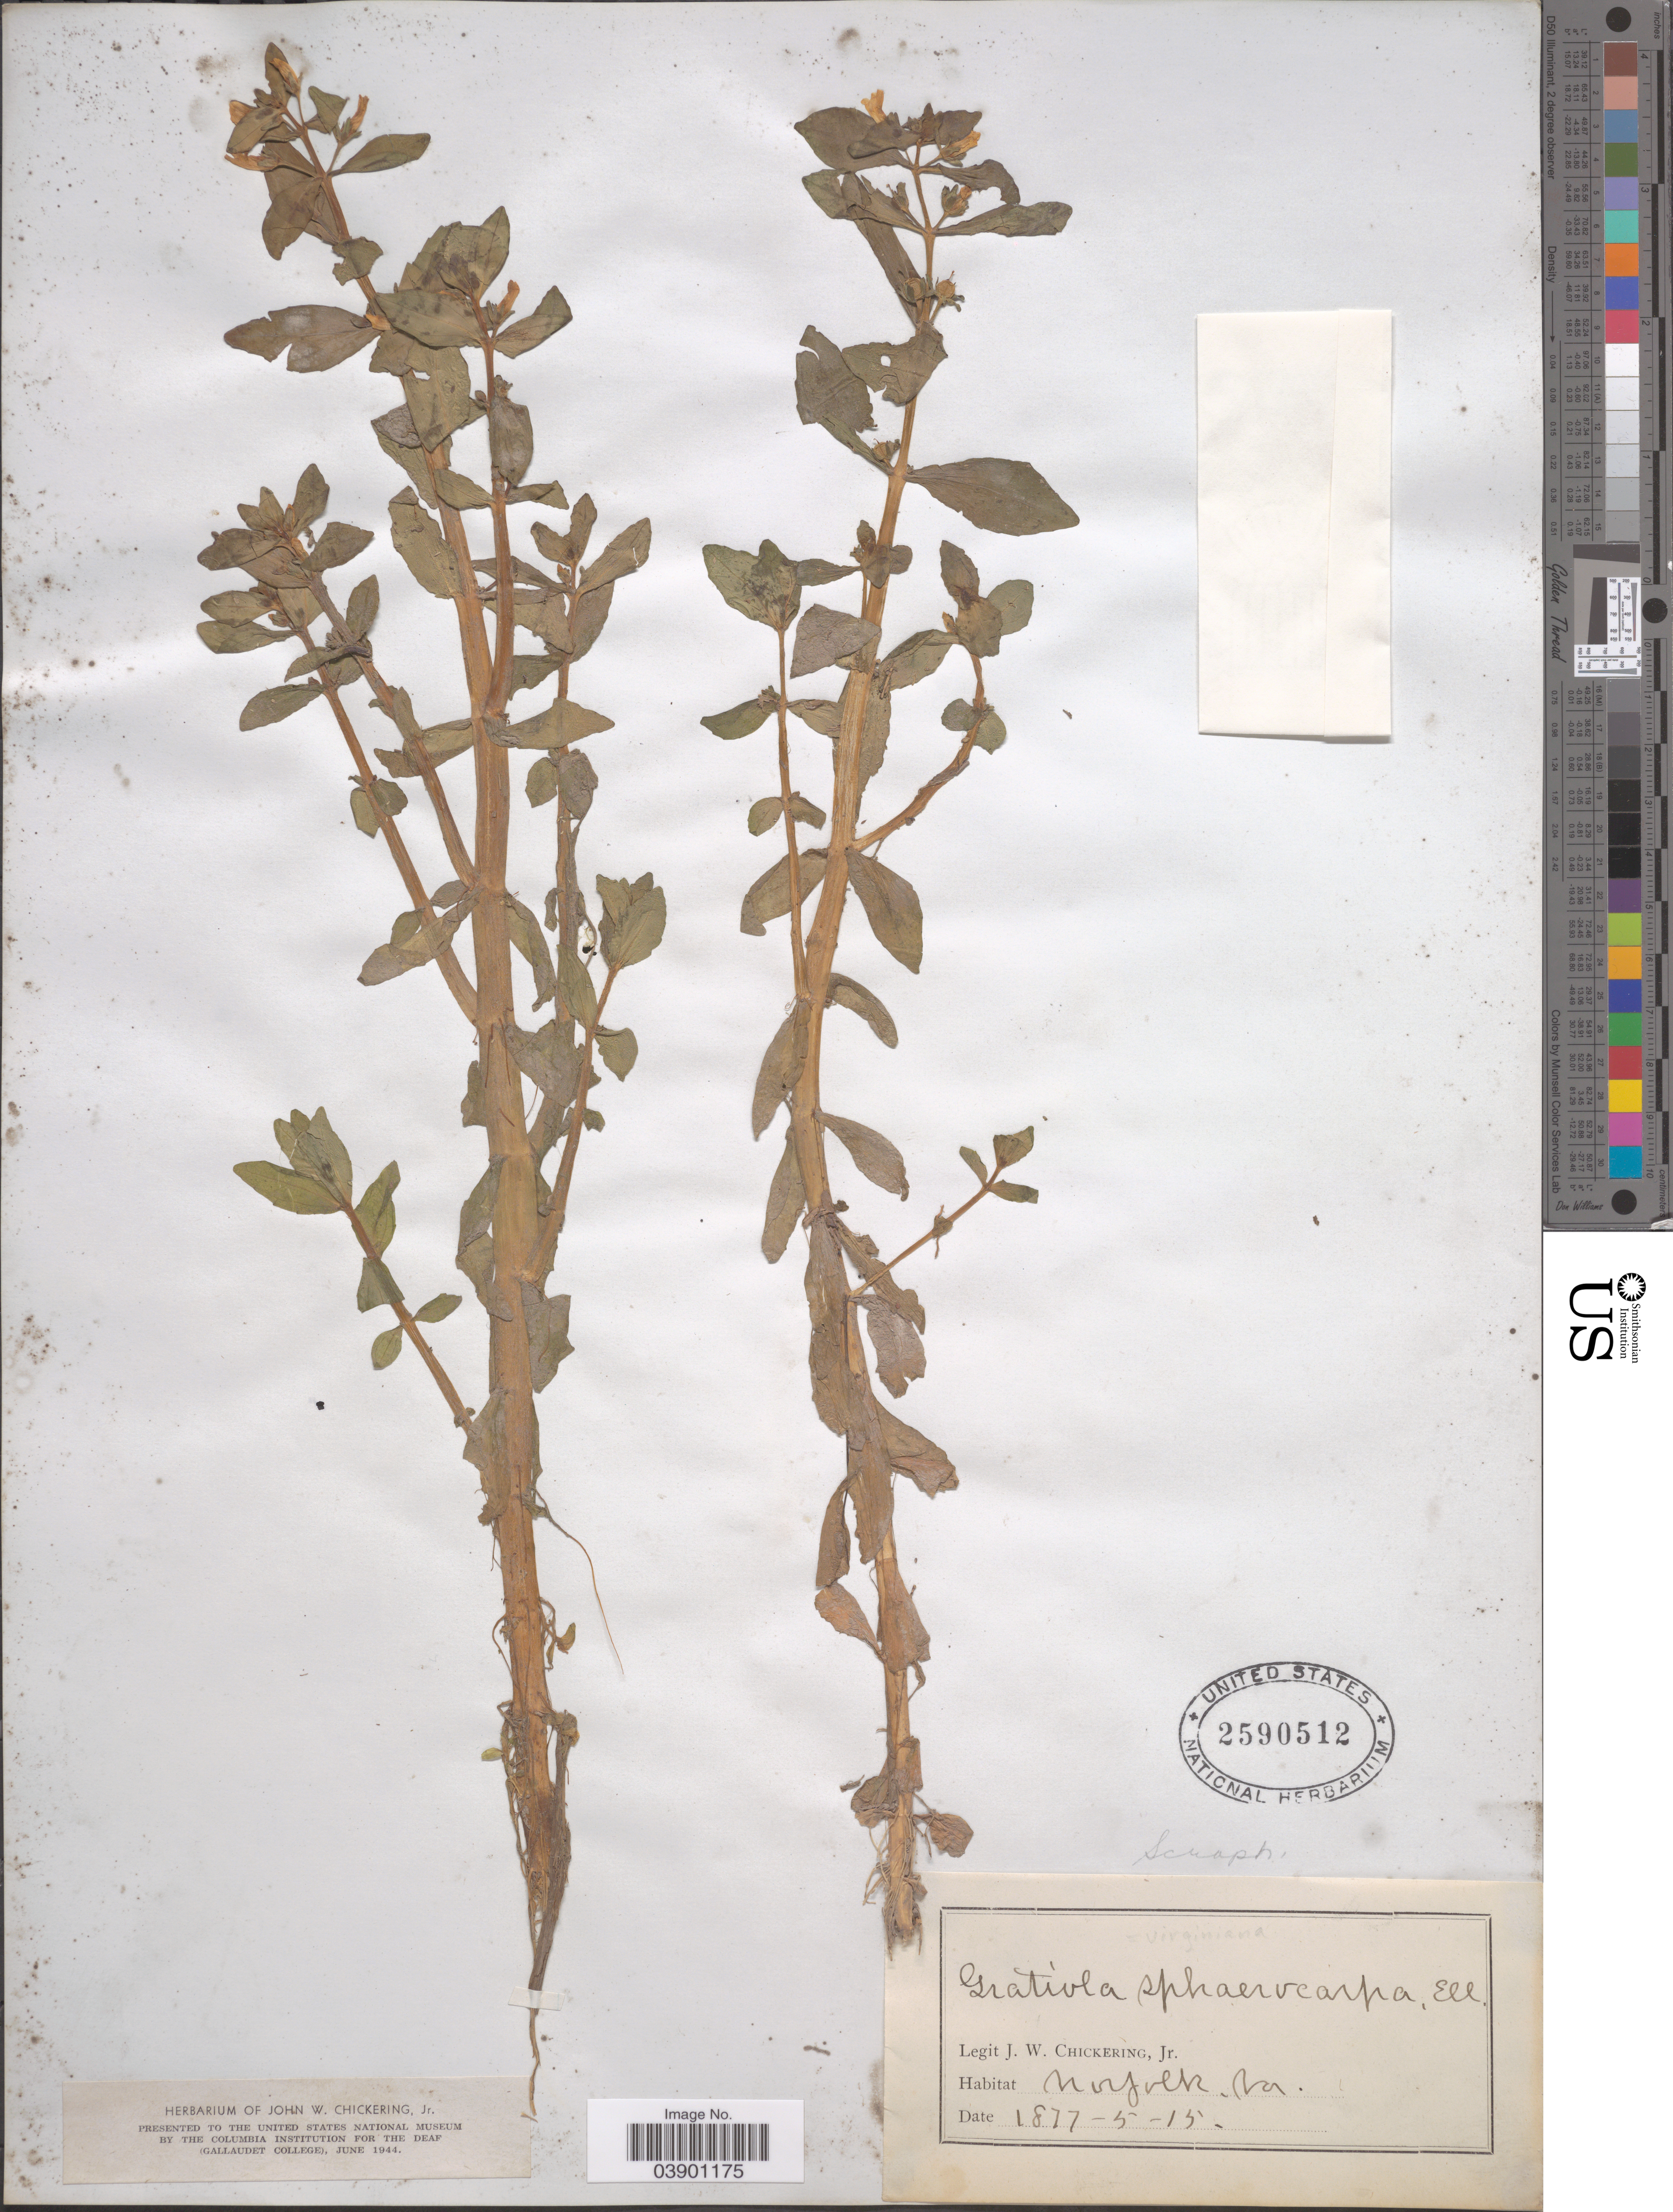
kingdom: Plantae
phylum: Tracheophyta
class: Magnoliopsida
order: Lamiales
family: Plantaginaceae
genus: Gratiola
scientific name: Gratiola virginiana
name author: L.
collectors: J. Chickering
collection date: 1877-05-15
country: United States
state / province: Virginia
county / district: City of Norfolk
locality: Norfolk.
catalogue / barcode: US 2590512